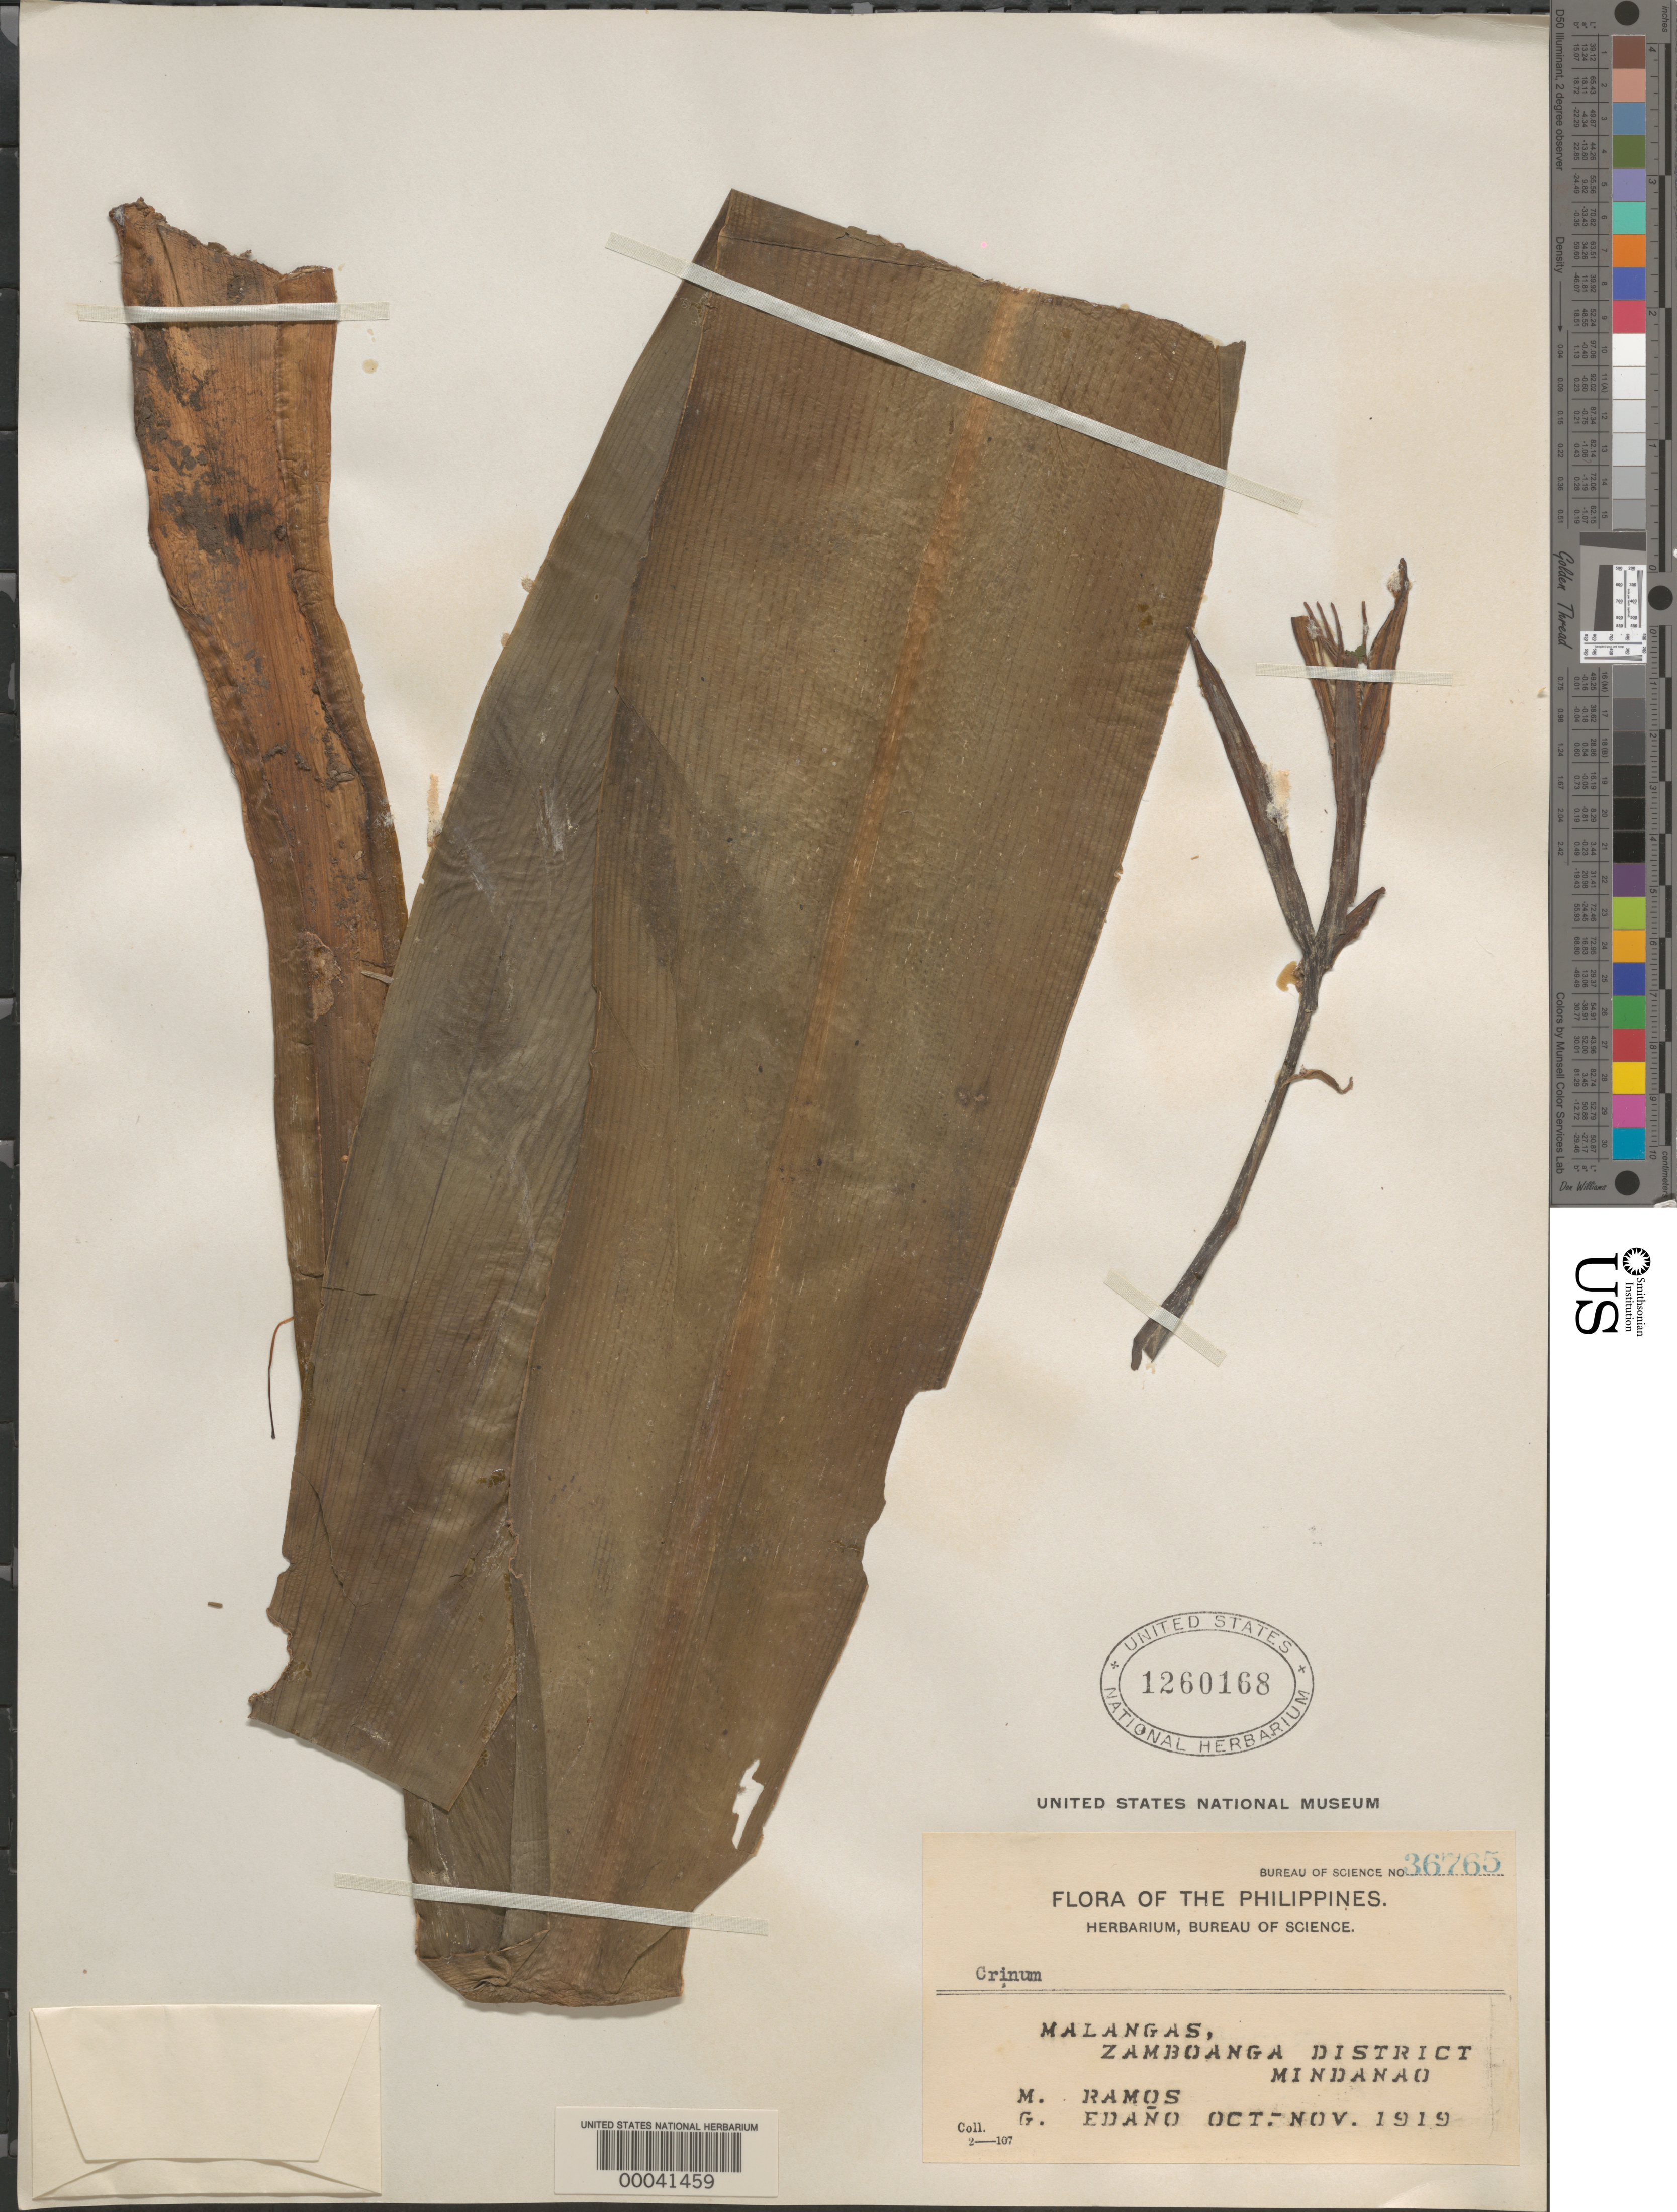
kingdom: Plantae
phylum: Tracheophyta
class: Liliopsida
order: Asparagales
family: Amaryllidaceae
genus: Crinum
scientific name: Crinum sp.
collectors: M. Ramos & G. Edaño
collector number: Bureau of Science 36765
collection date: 1919-10/1919-11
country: Philippines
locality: Malangas, Zamboanga District. Mindanao.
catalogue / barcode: US 1260168